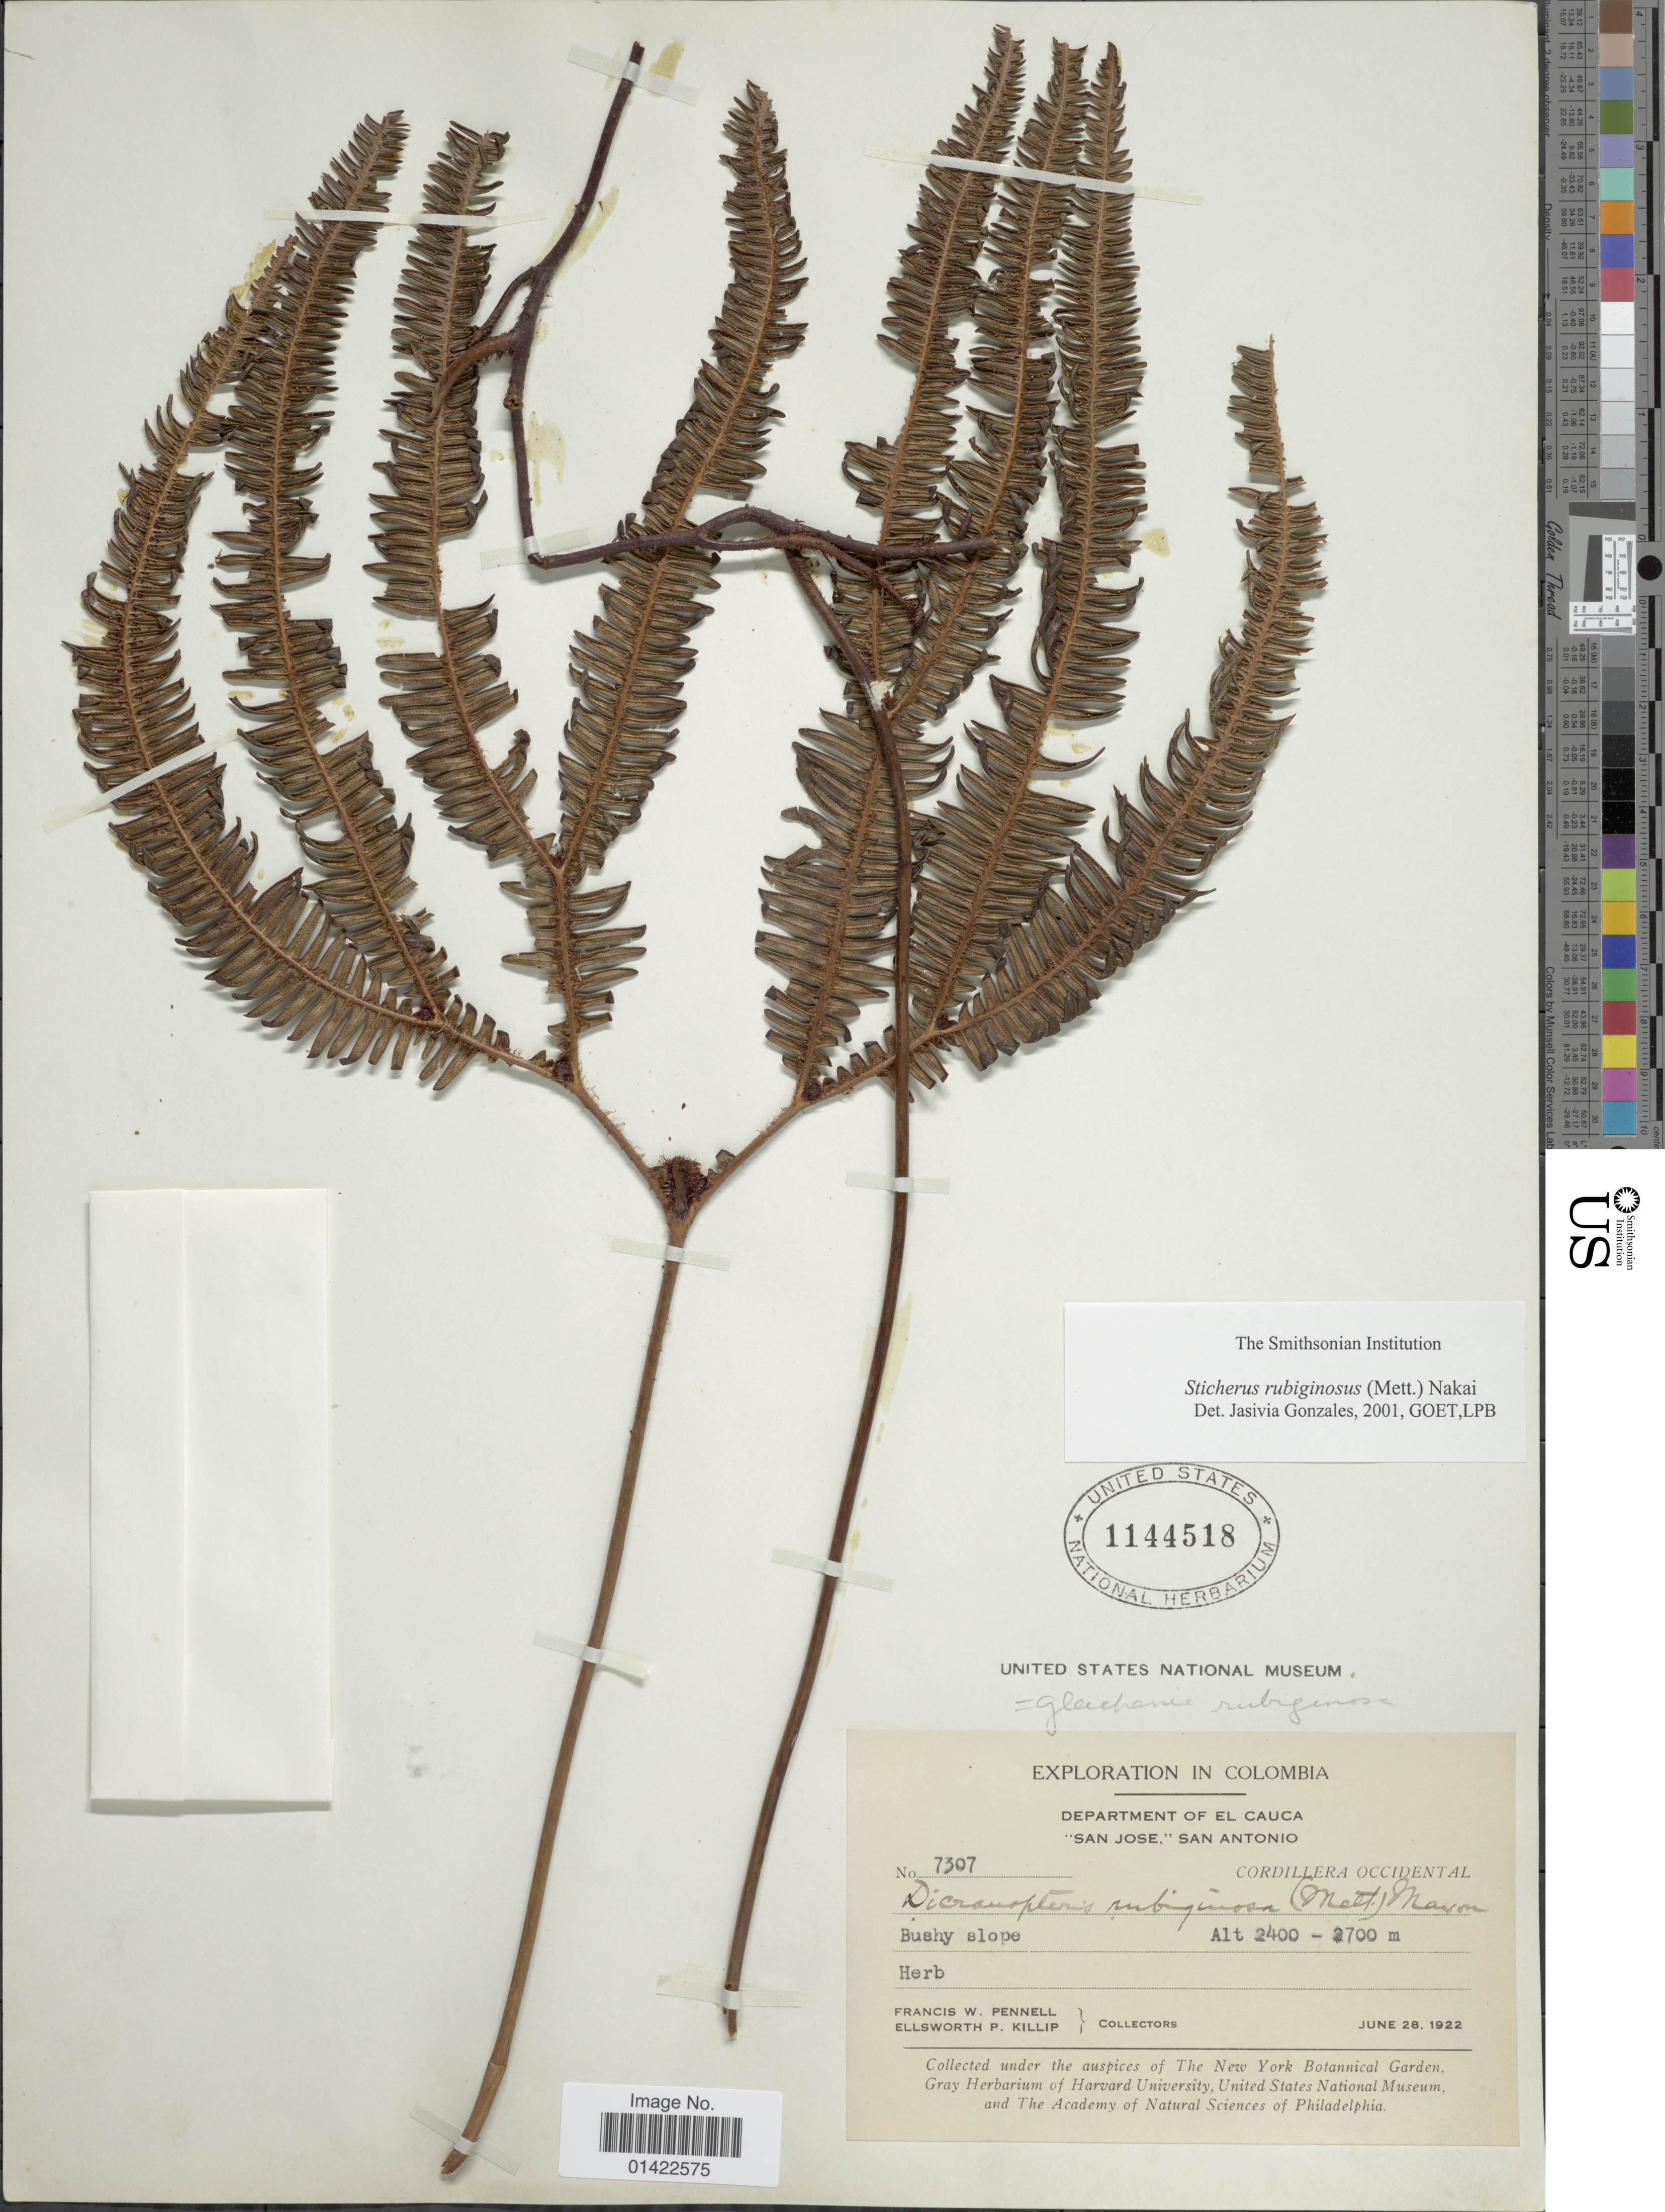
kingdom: Plantae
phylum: Tracheophyta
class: Polypodiopsida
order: Gleicheniales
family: Gleicheniaceae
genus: Sticherus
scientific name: Sticherus rubiginosus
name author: (Mett.) Nakai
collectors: F. W. Pennell & E. P. Killip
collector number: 7307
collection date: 1922-06-28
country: Colombia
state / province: Cauca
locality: San Jose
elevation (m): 2400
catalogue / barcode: US 1144518